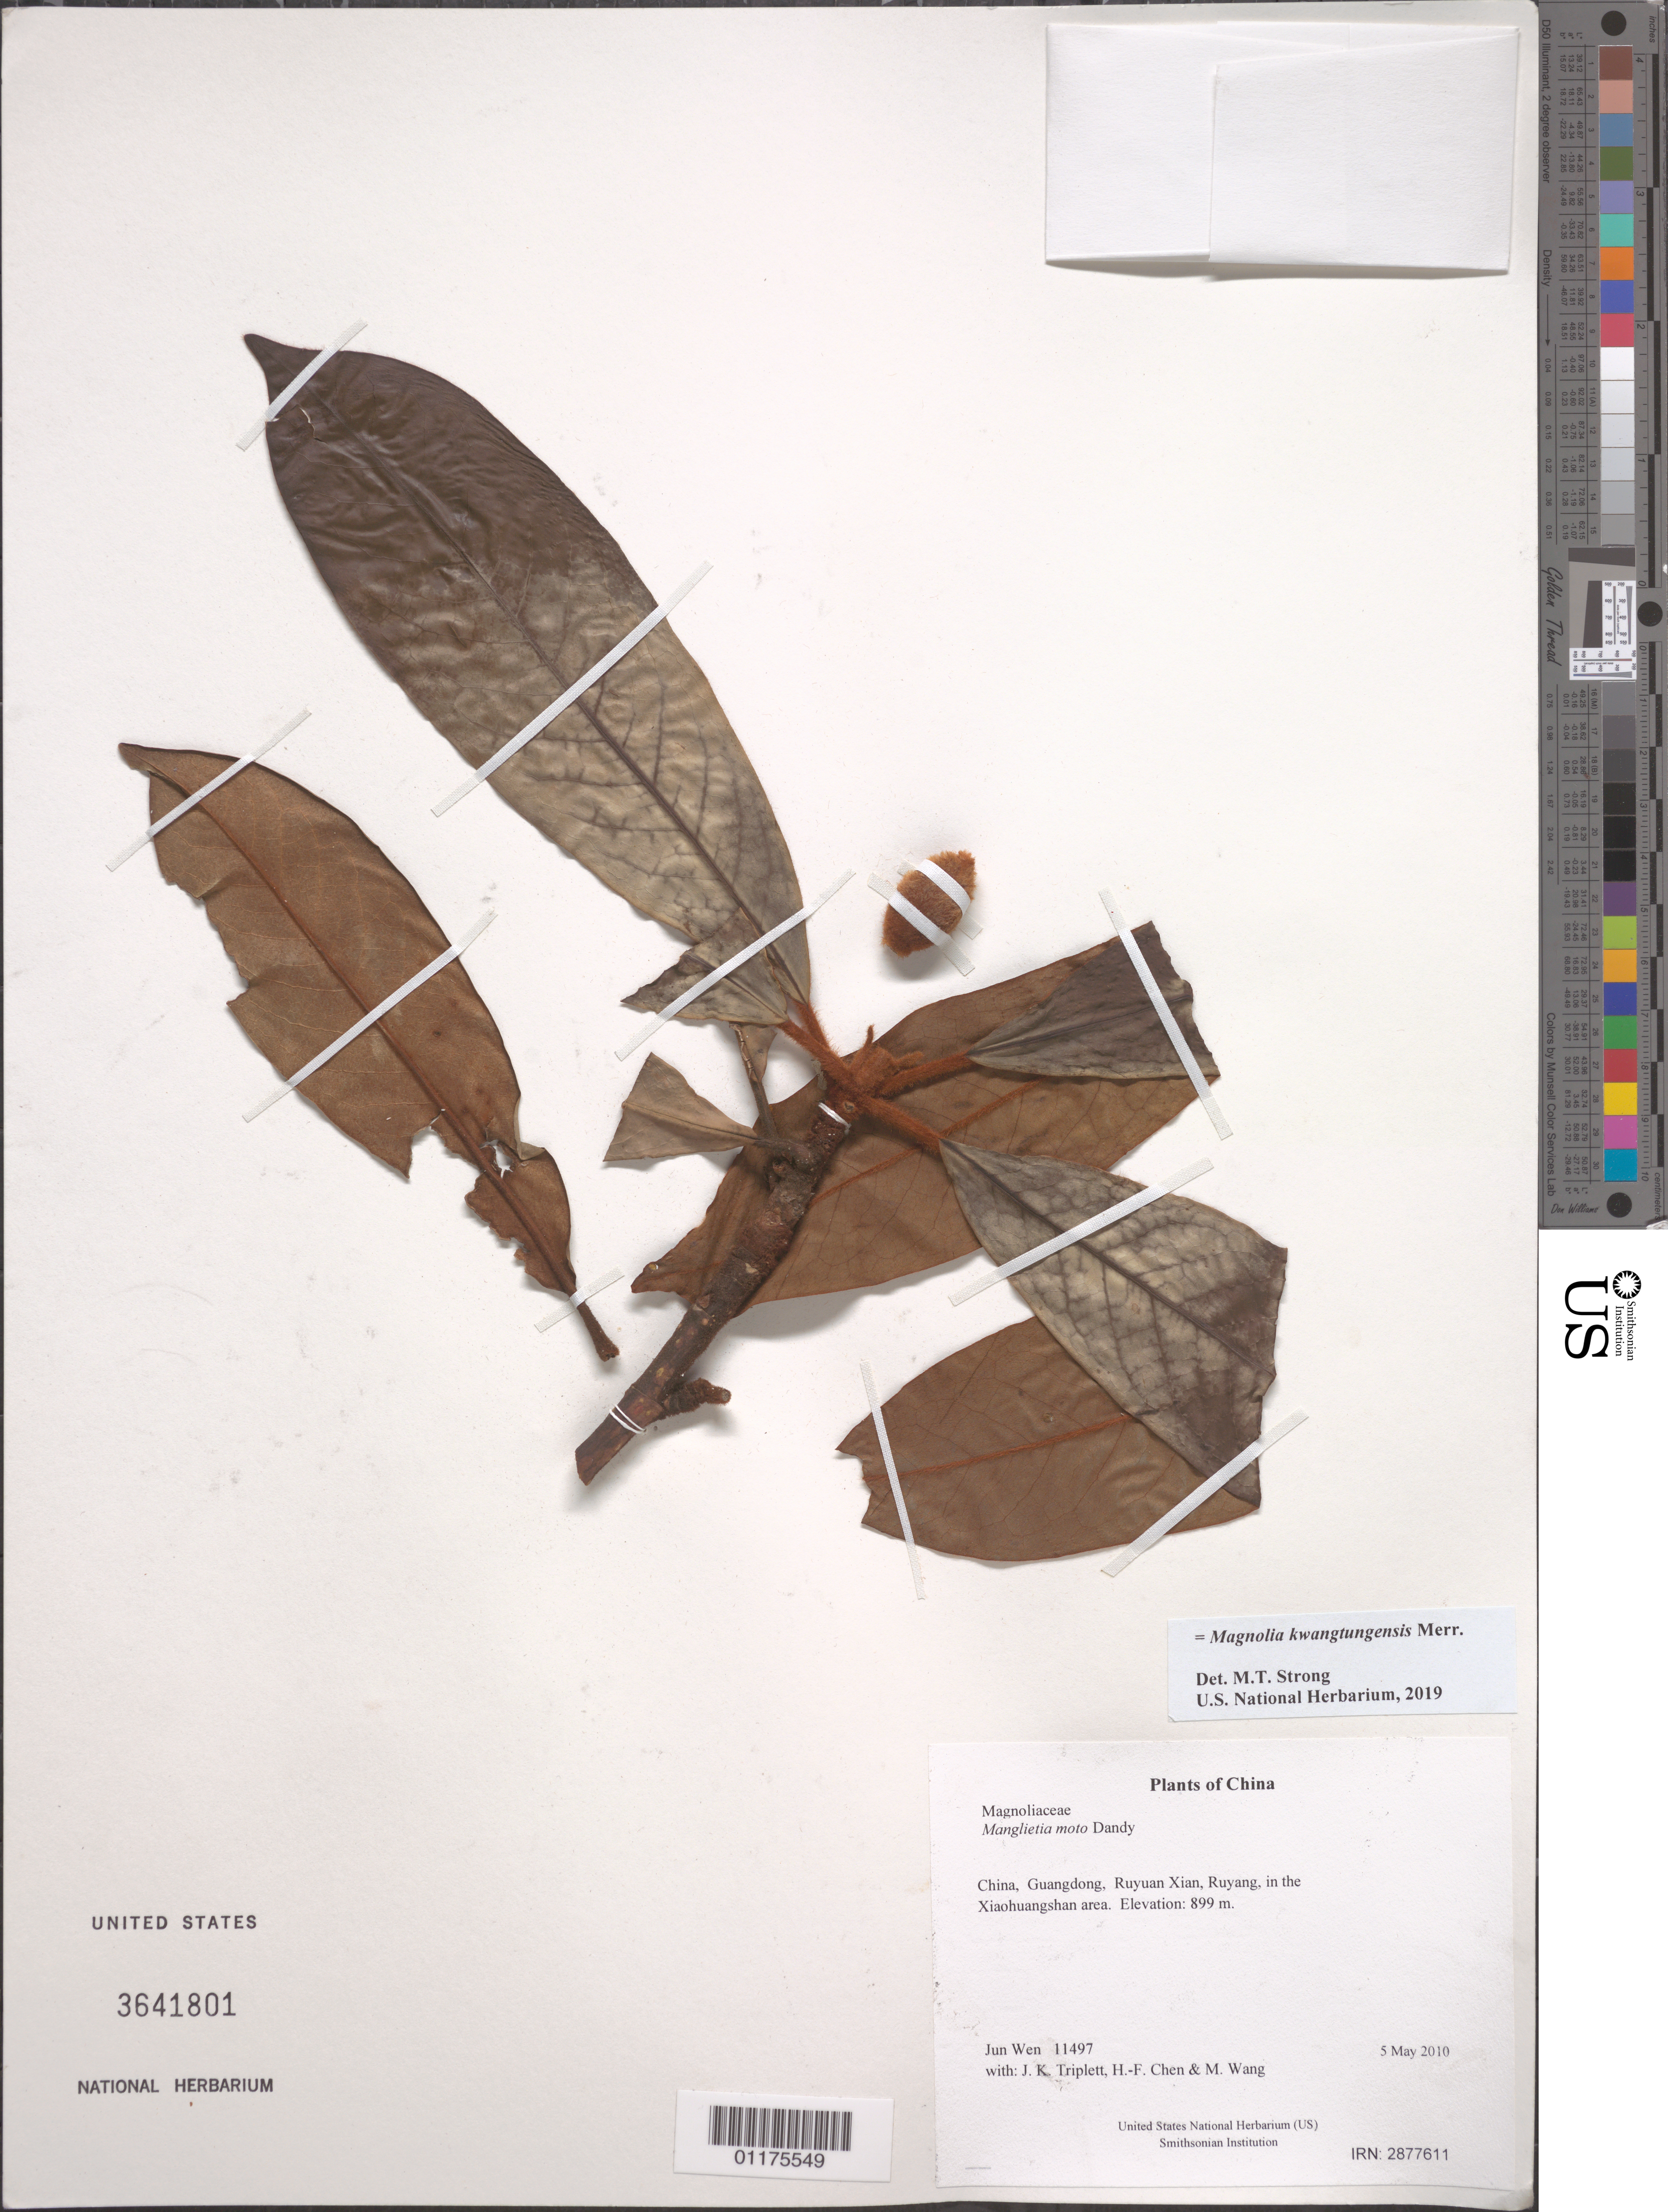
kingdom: Plantae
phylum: Tracheophyta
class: Magnoliopsida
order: Magnoliales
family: Magnoliaceae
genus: Magnolia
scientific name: Magnolia kwangtungensis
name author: Merr.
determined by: Strong, Mark T., (BOT), Smithsonian Institution - National Museum of Natural History (UNITED STATES)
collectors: J. Wen, J. K. Triplett, H.-F. Chen & M. Wang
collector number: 11497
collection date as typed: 5 May 2010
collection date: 2010-05-05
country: China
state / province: Guangdong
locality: Ruyuan Xian, Ruyang, in the Xiaohuangshan area.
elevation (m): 899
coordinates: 24 54.721 N, 113 02.326 E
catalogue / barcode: US 3641801